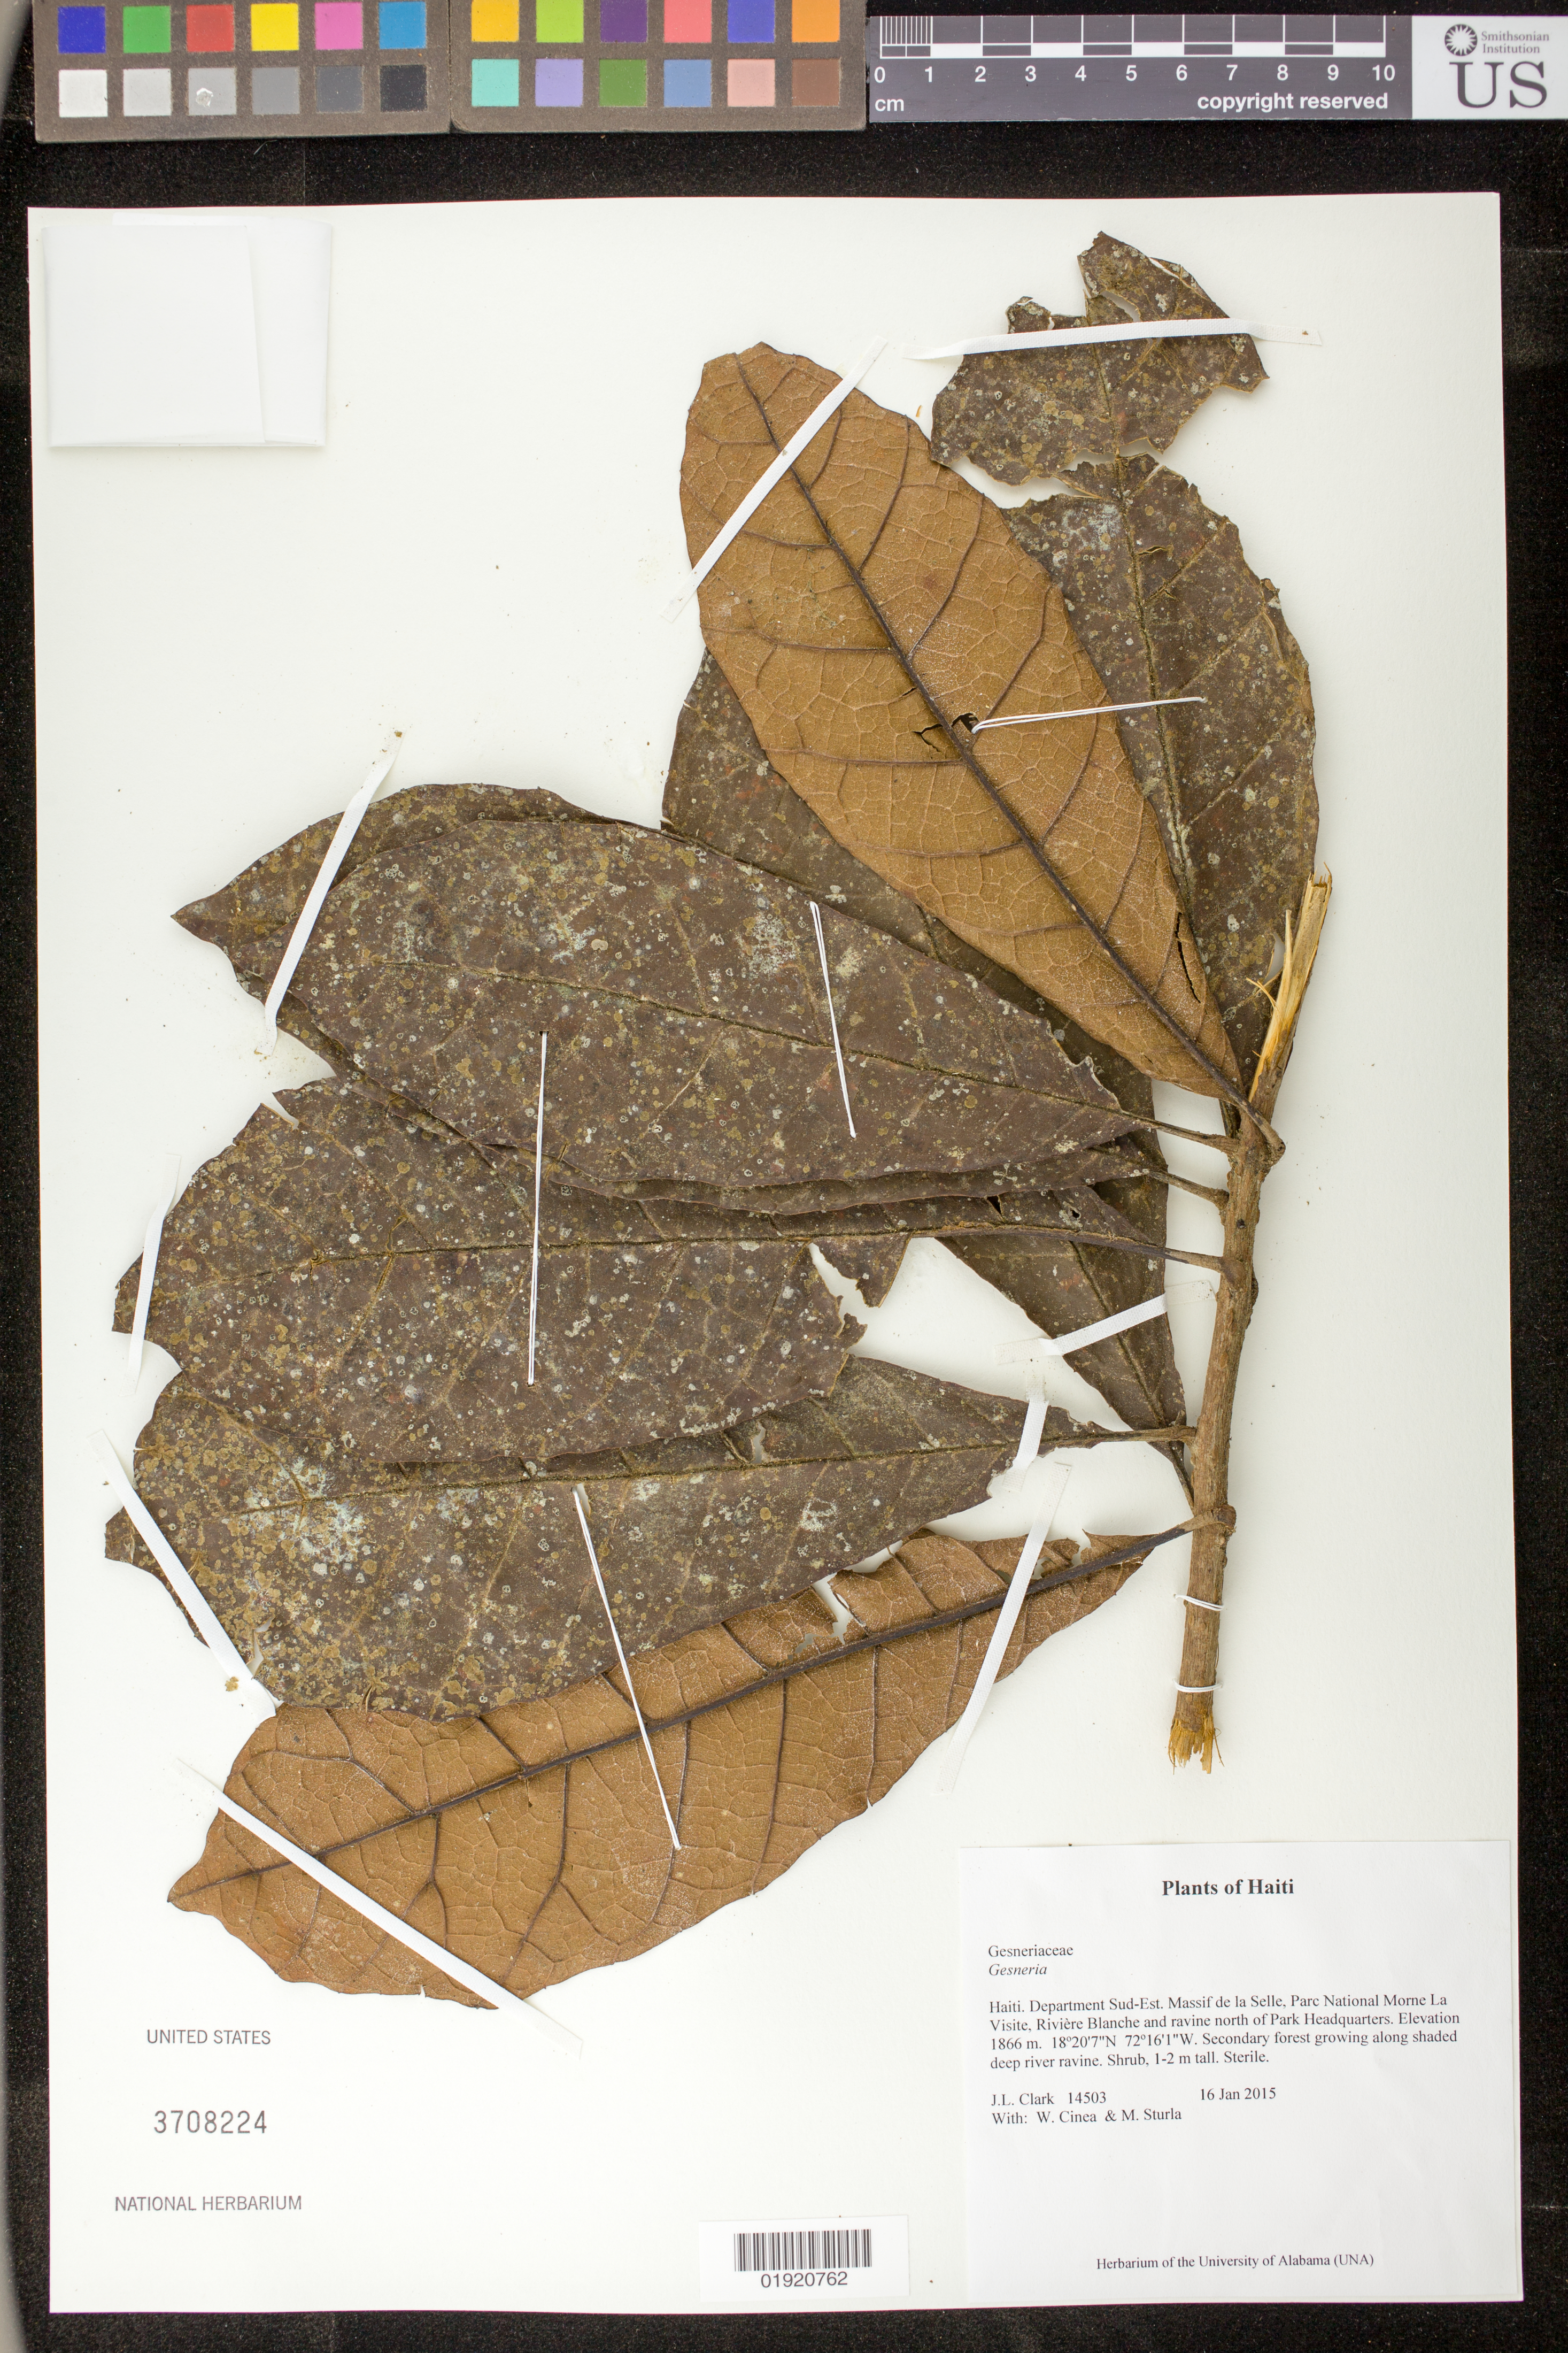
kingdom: Plantae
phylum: Tracheophyta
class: Magnoliopsida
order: Lamiales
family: Gesneriaceae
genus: Gesneria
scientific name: Gesneria sp.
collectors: J. L. Clark, W. Cinea & M. Sturla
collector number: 14503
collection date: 2015-01-16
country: Haiti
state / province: Sud-Est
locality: Haiti. Department Sud-Est. Massif de la Selle, Parc National Morne La Visite, Riviere Blanche and ravine north of Park Headquarters.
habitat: Secondary forest growing along shaded deep river ravine.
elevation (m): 1866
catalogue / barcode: US 3708224